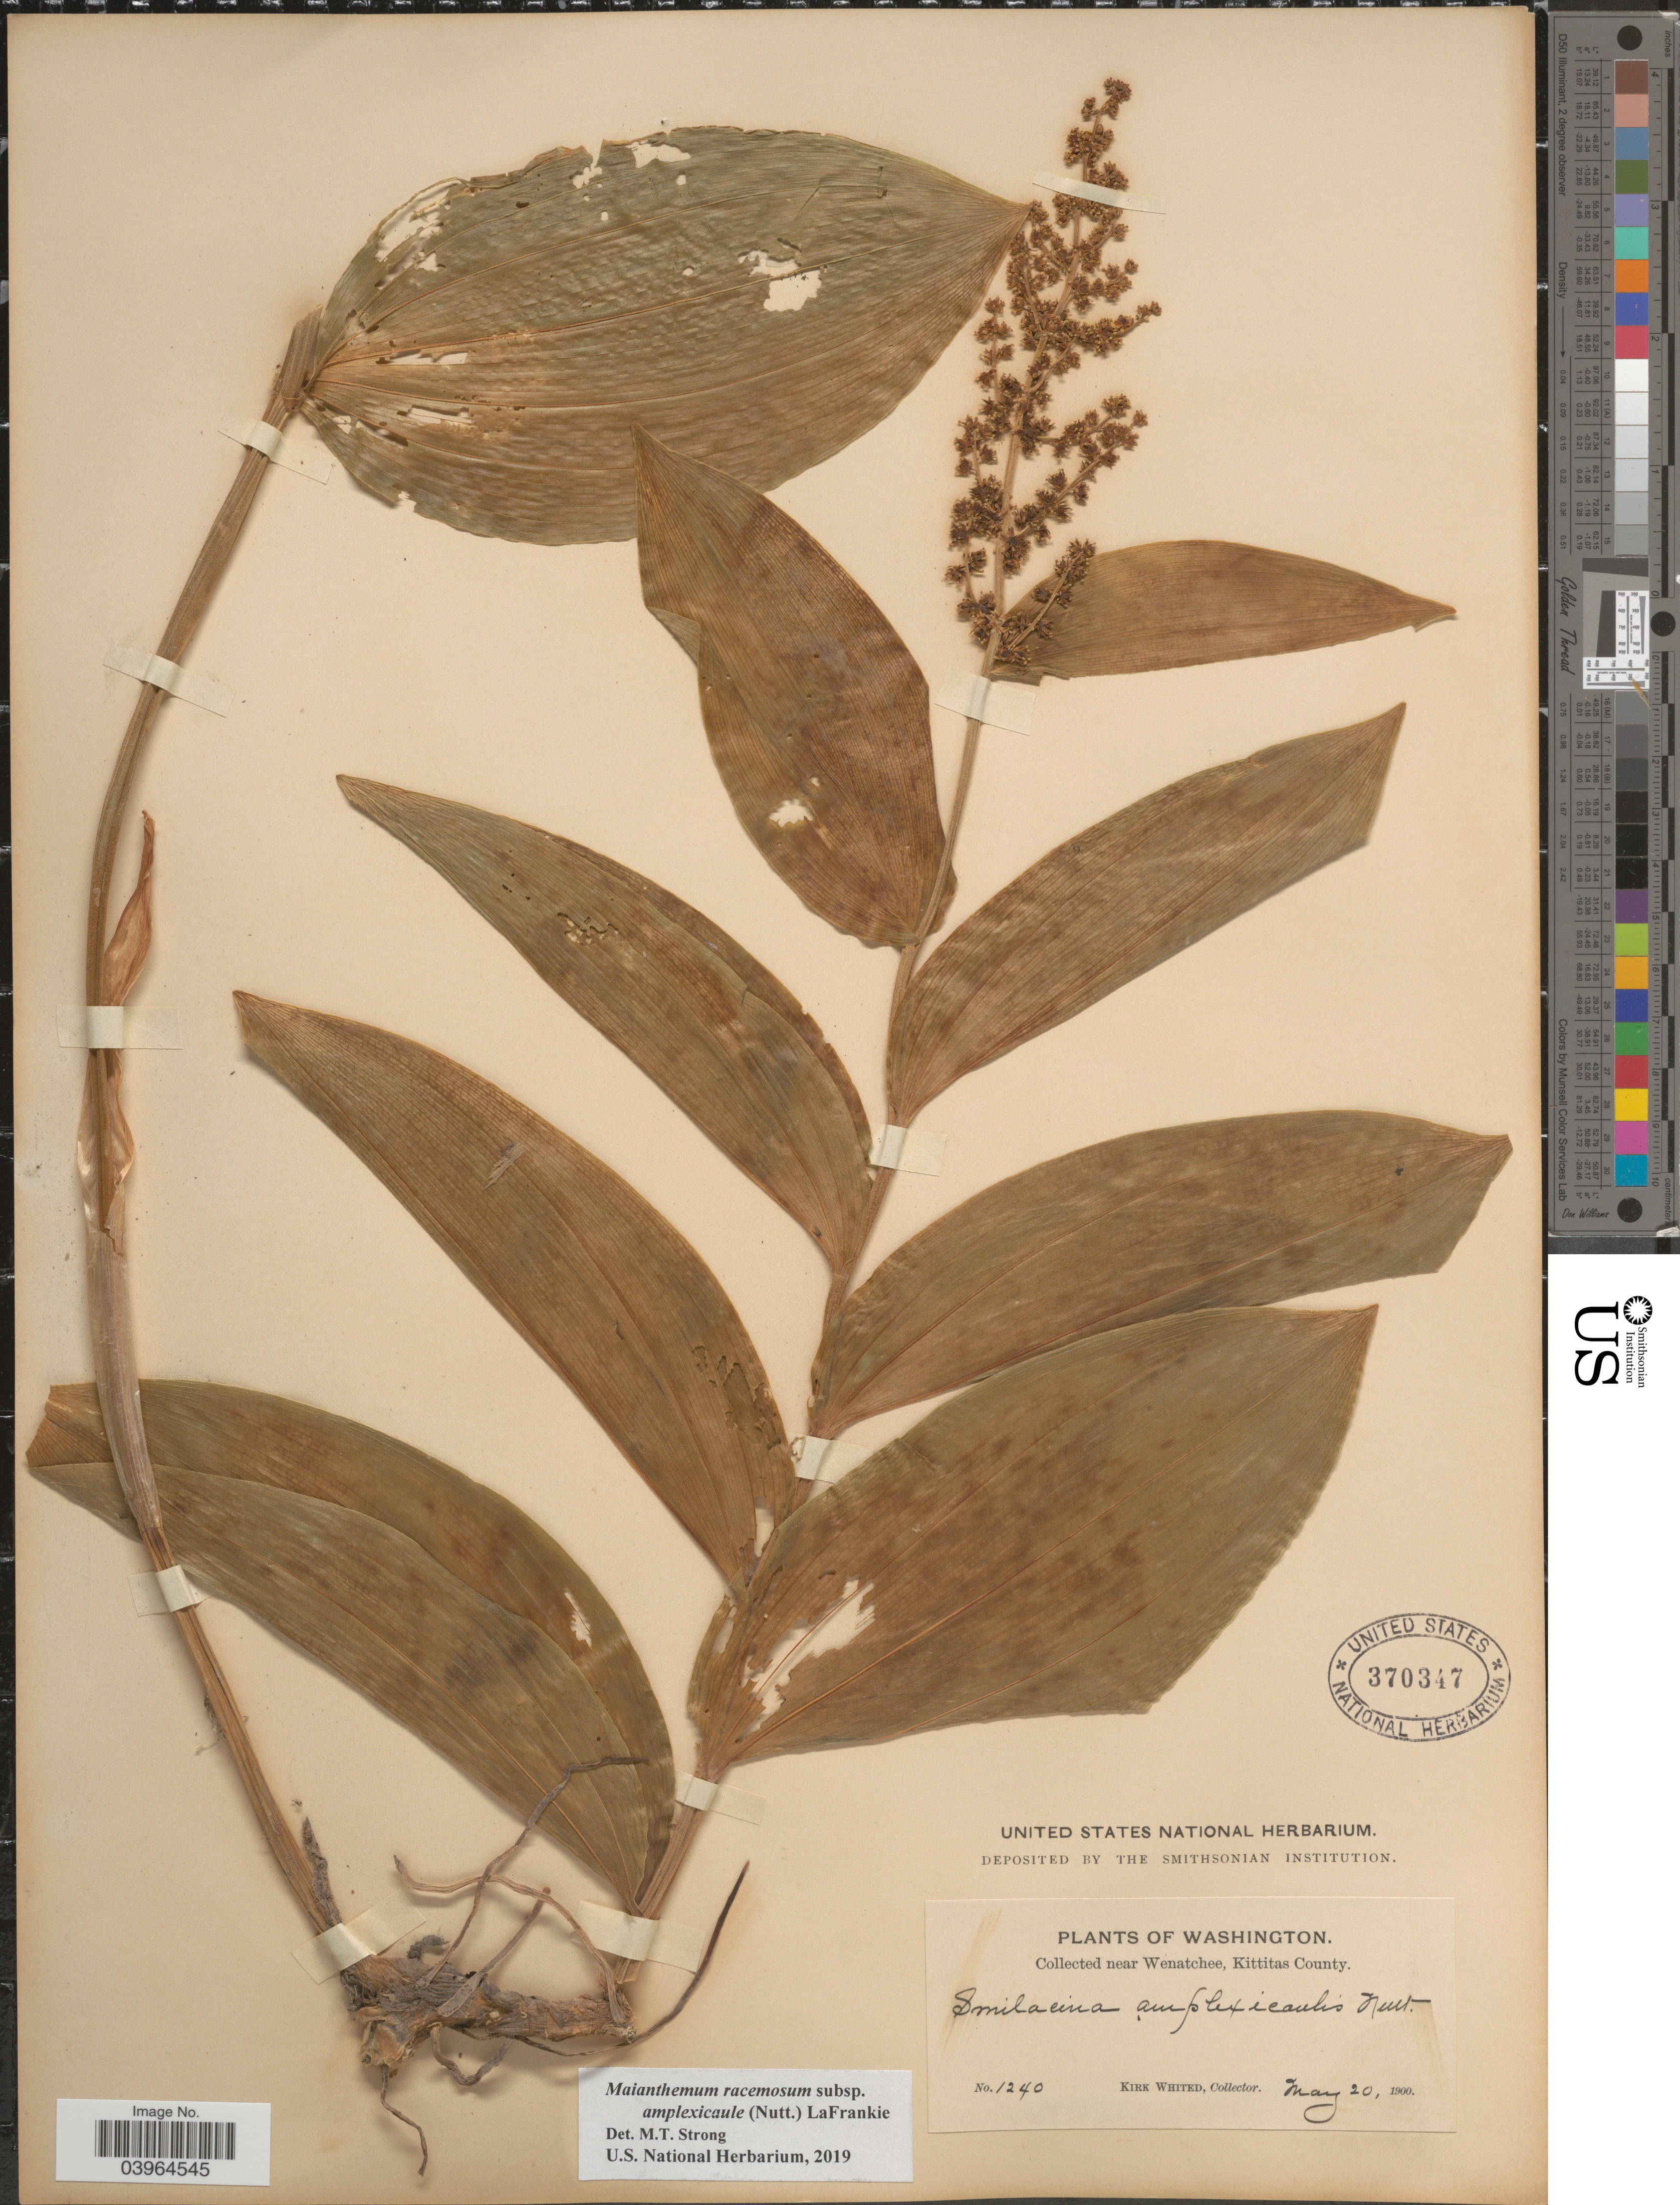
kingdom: Plantae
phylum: Tracheophyta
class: Liliopsida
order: Asparagales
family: Asparagaceae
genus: Maianthemum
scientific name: Maianthemum racemosum subsp. amplexicaule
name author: (Nutt.) LaFrankie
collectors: K. Whited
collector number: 1240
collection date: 1900-05-20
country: United States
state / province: Washington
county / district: Kittitas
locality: Near Wenatchee, Kittitas County.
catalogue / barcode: US 370347